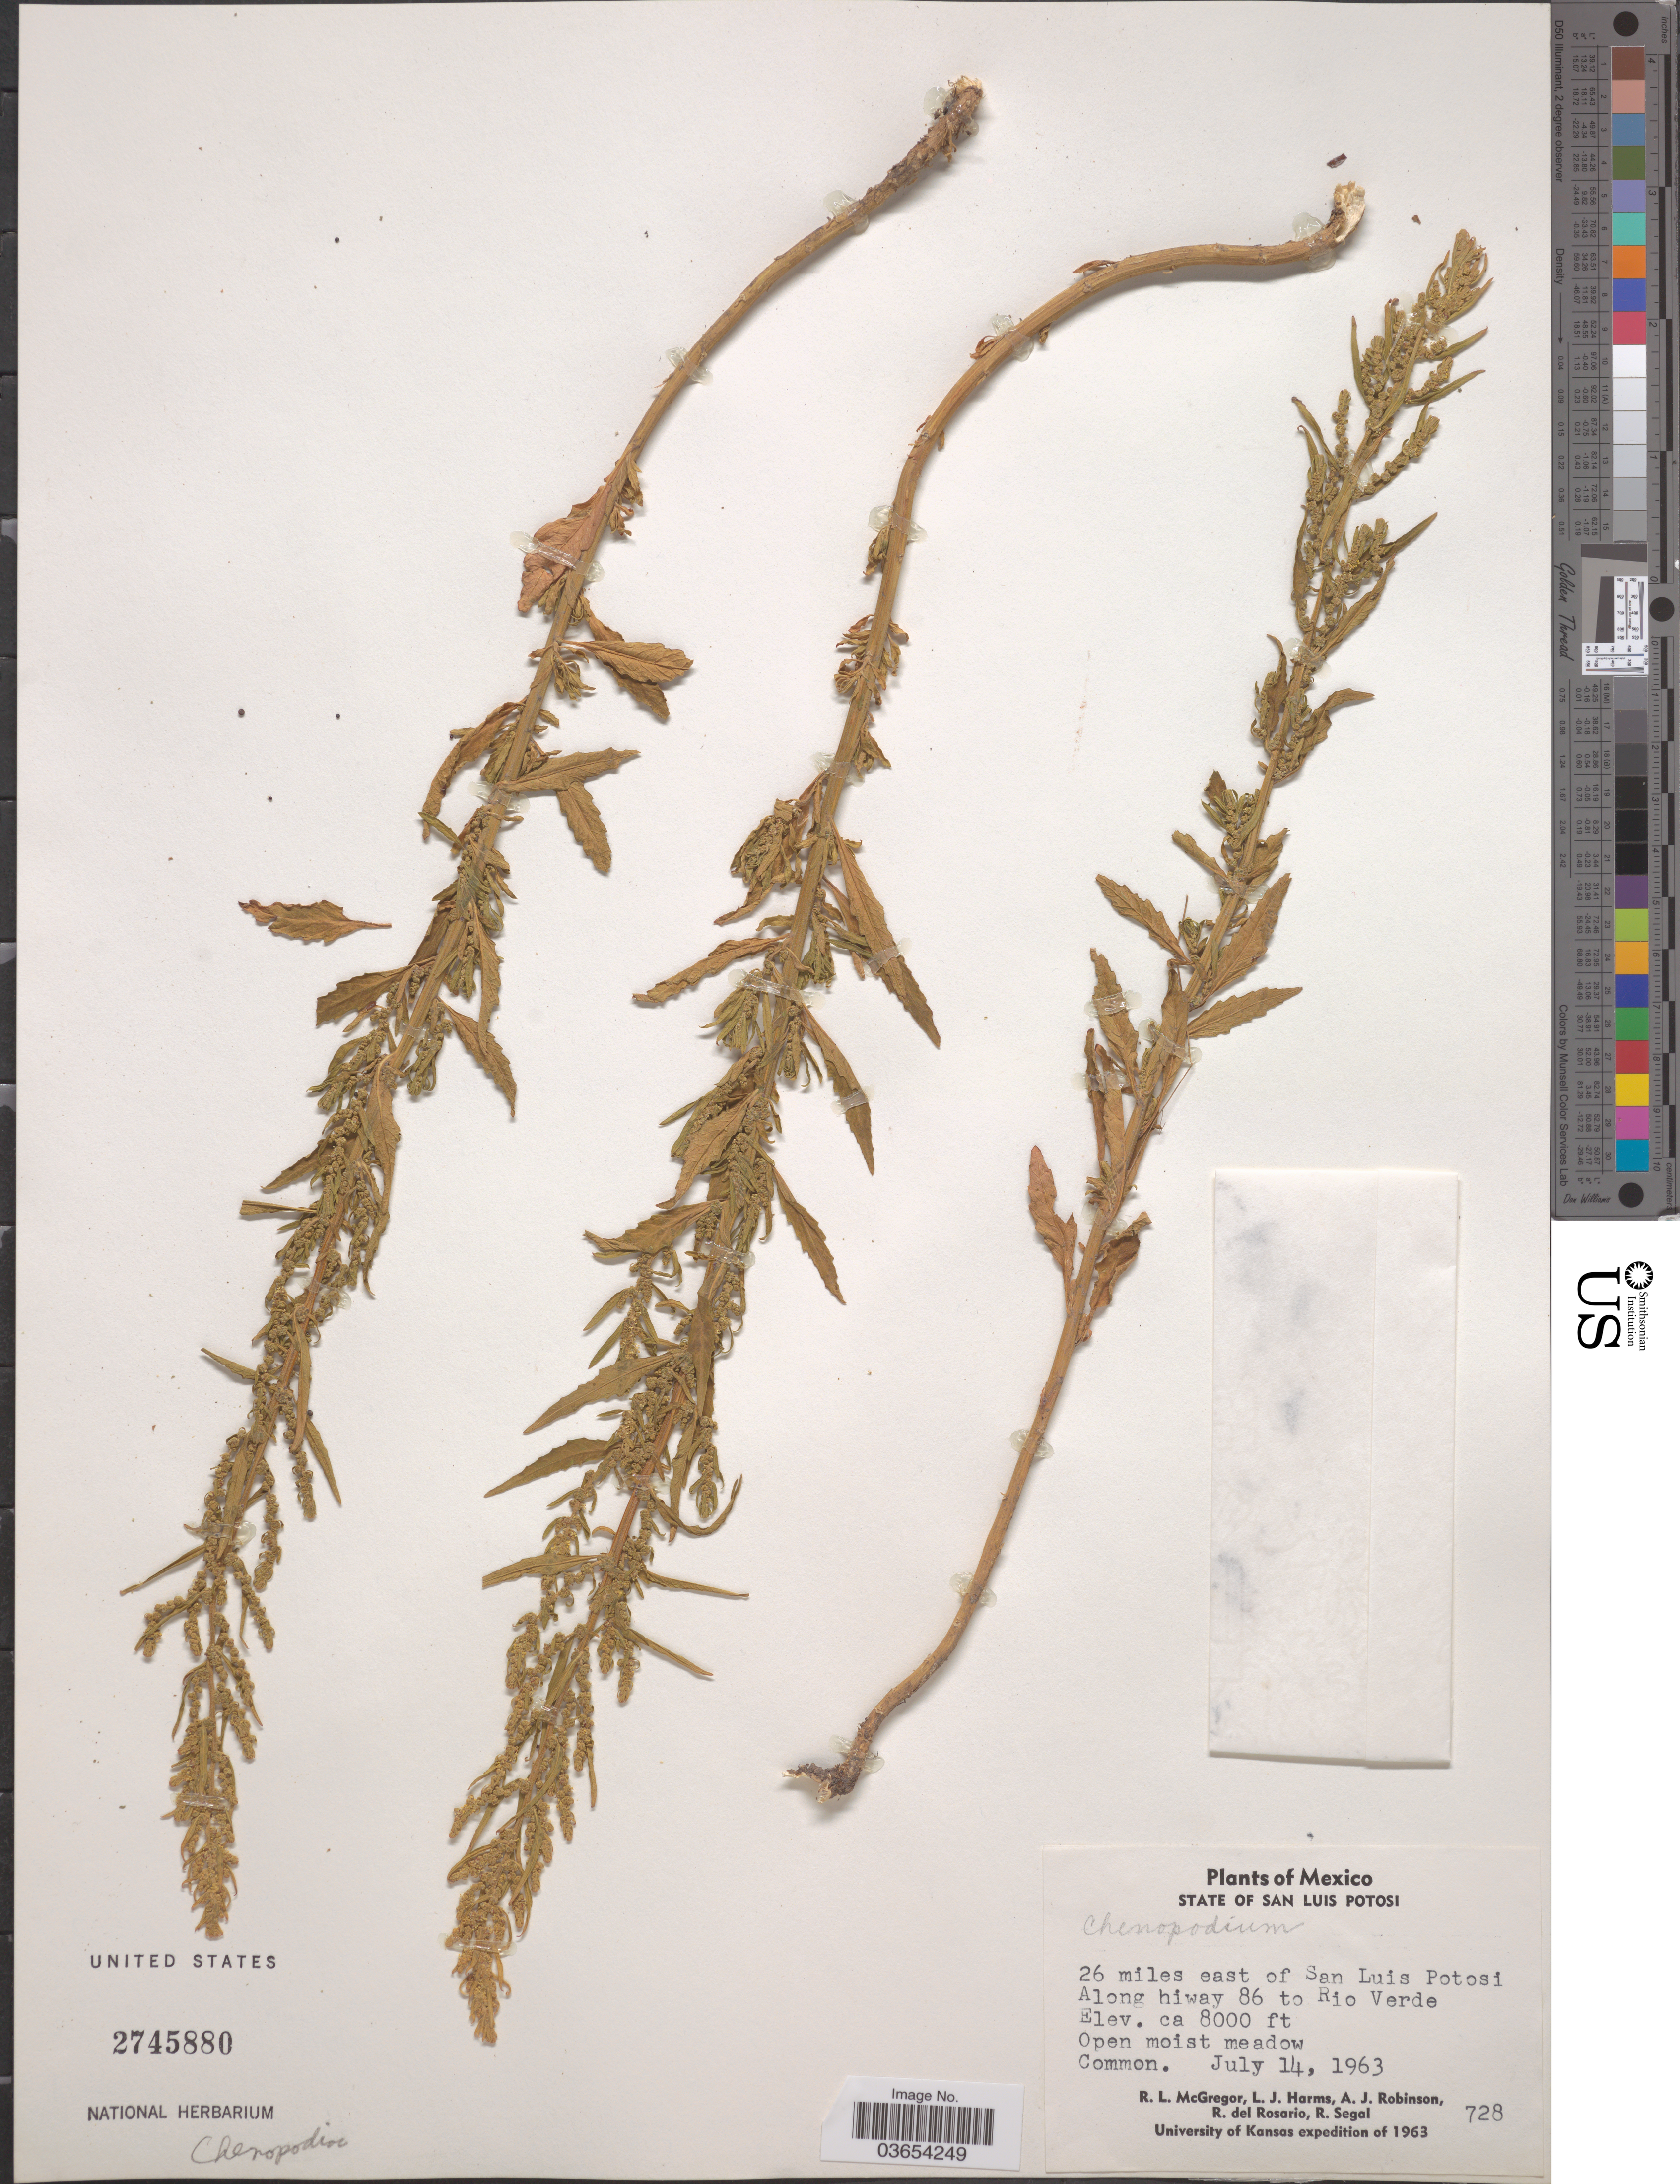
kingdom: Plantae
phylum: Tracheophyta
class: Magnoliopsida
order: Caryophyllales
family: Amaranthaceae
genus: Chenopodium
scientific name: Chenopodium sp.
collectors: R. McGregor, L. Harms, A. J. Robinson, R. del Rosario & R. Segal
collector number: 728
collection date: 1963-07-14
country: Mexico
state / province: San Luis Potosí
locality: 26 miles east of San Luis Potosi. Along hiway 86 to Rio Verde.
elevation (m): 2438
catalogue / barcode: US 2745880